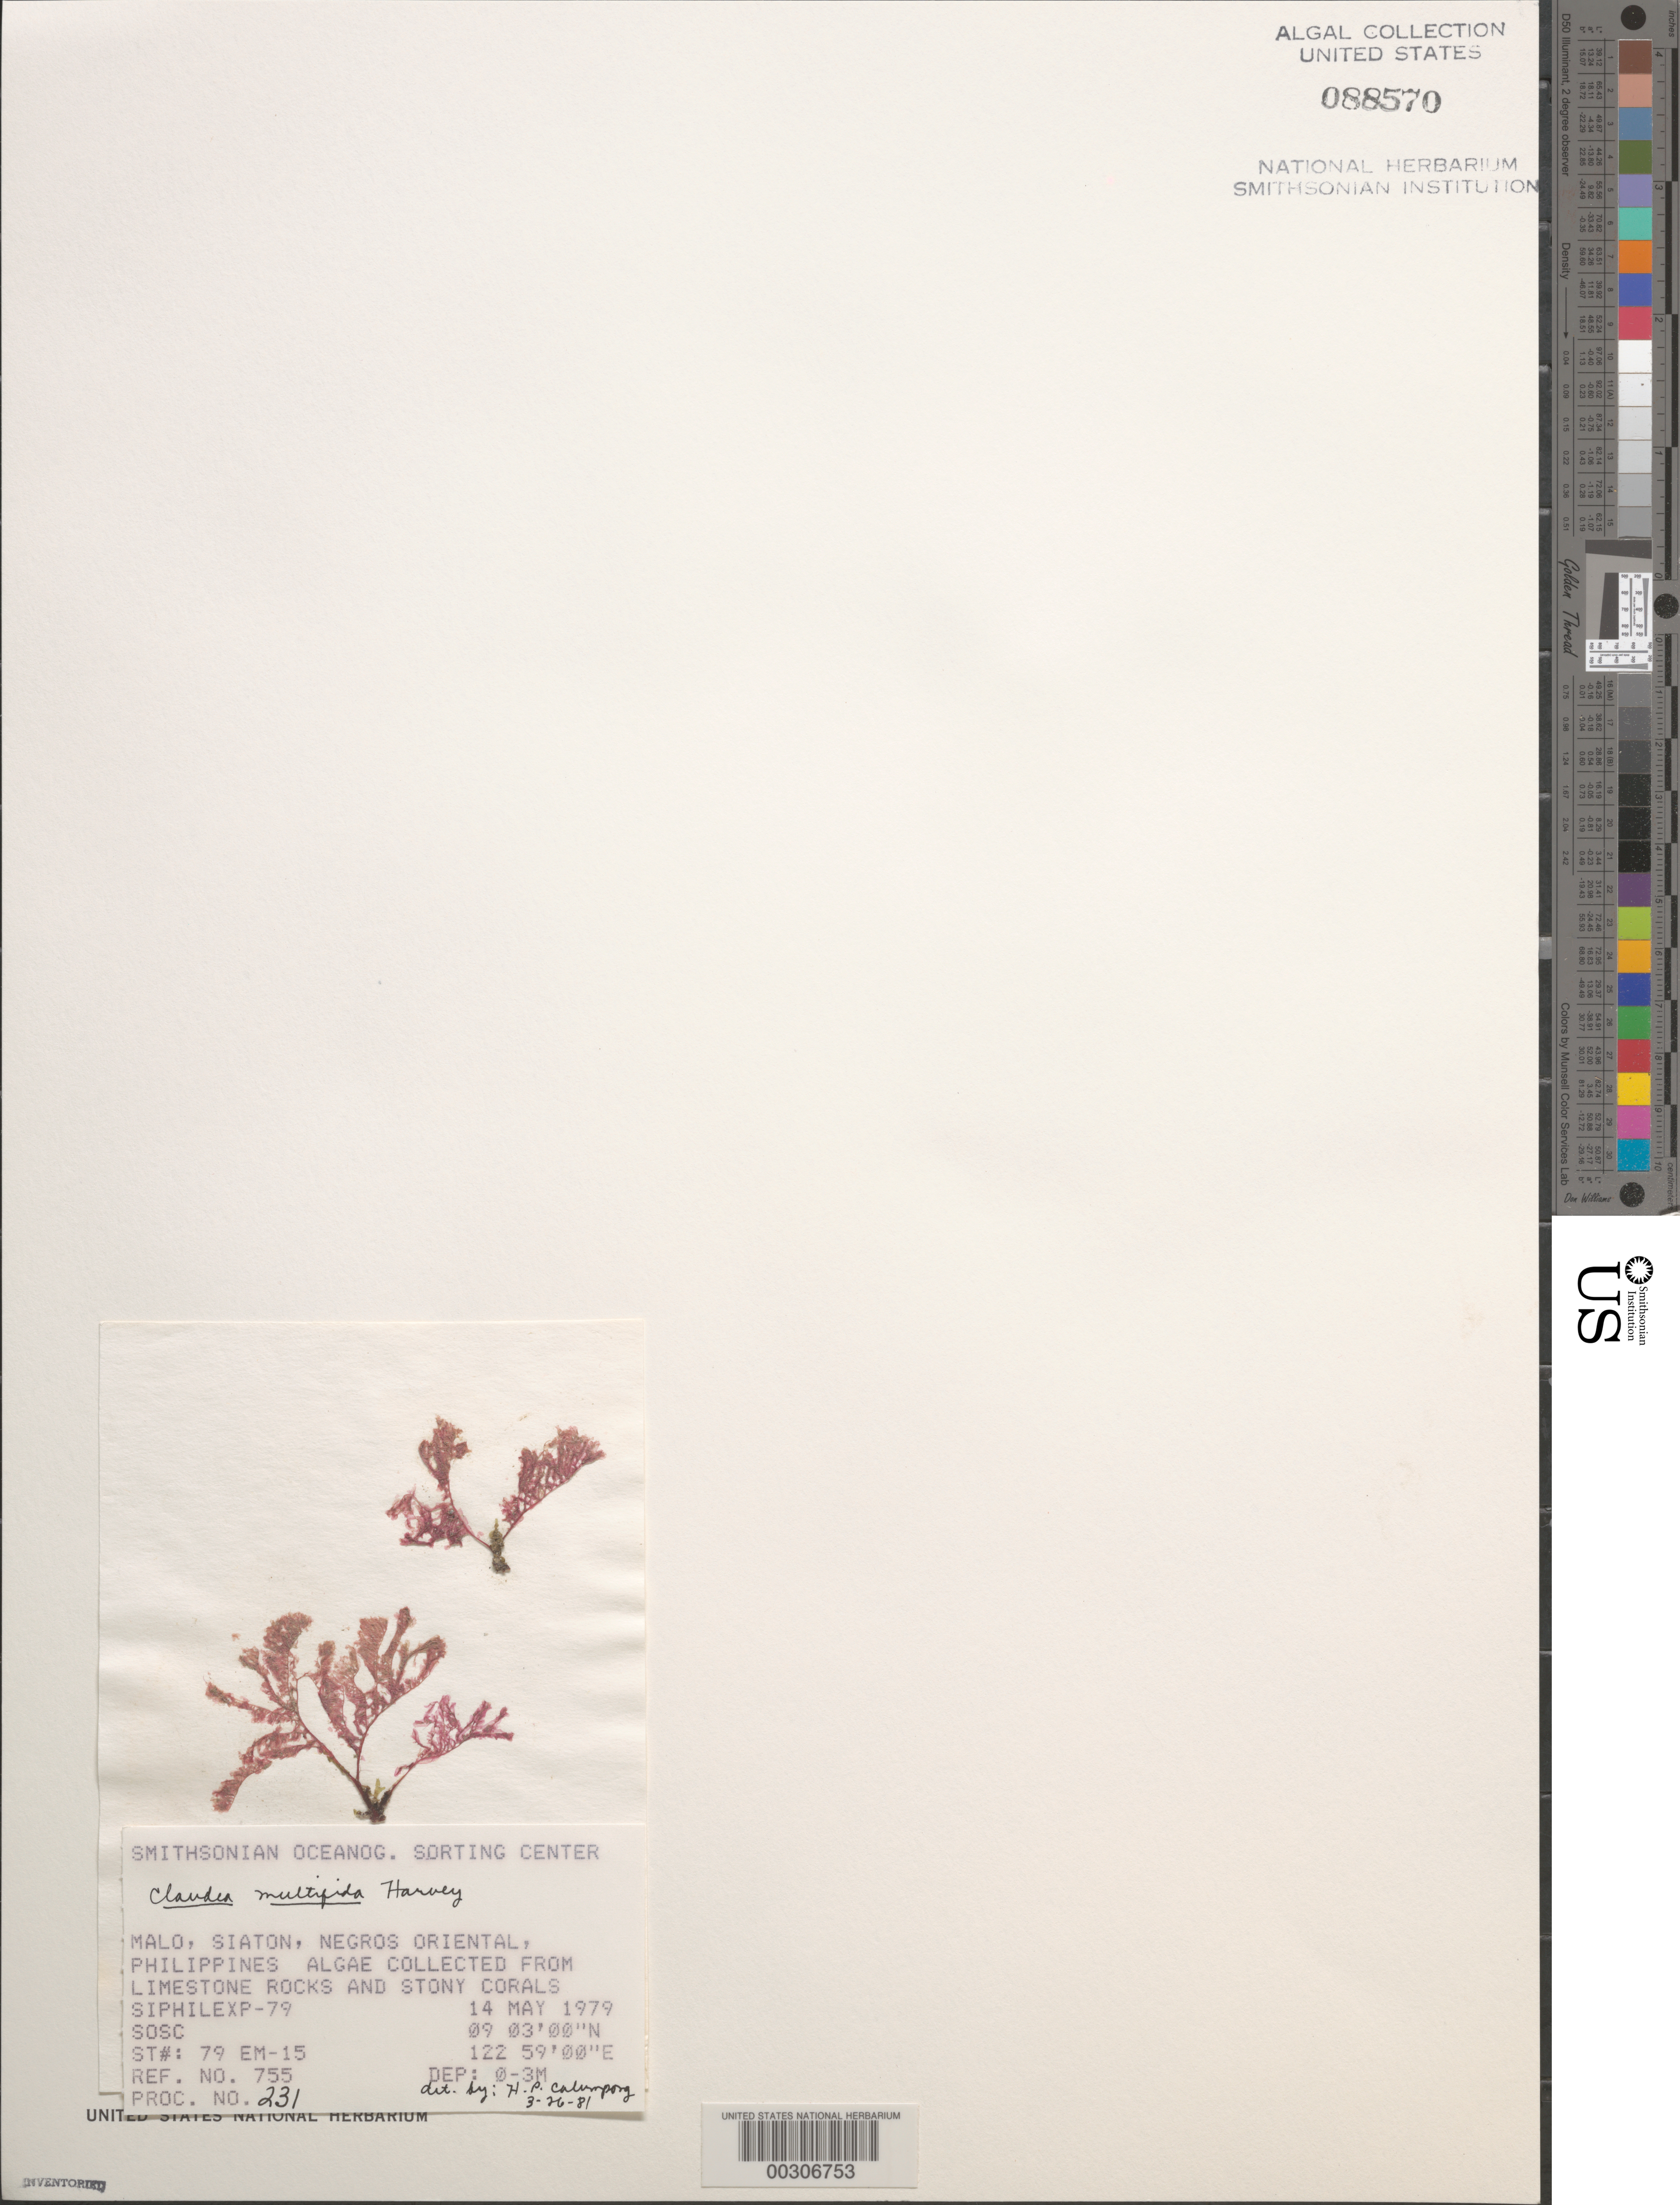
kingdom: Plantae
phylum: Rhodophyta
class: Florideophyceae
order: Ceramiales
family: Delesseriaceae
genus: Claudea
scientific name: Claudea multifida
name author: Harv.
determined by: Calumpong, H. P.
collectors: SOSC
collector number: Station 79 Em-15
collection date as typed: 14 May 1979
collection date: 1979-05-14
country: Philippines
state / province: Central Visayas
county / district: Negros Oriental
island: Negros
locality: Malo, Siaton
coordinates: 09 03'00"N, 122 59'00"E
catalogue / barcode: US 88570